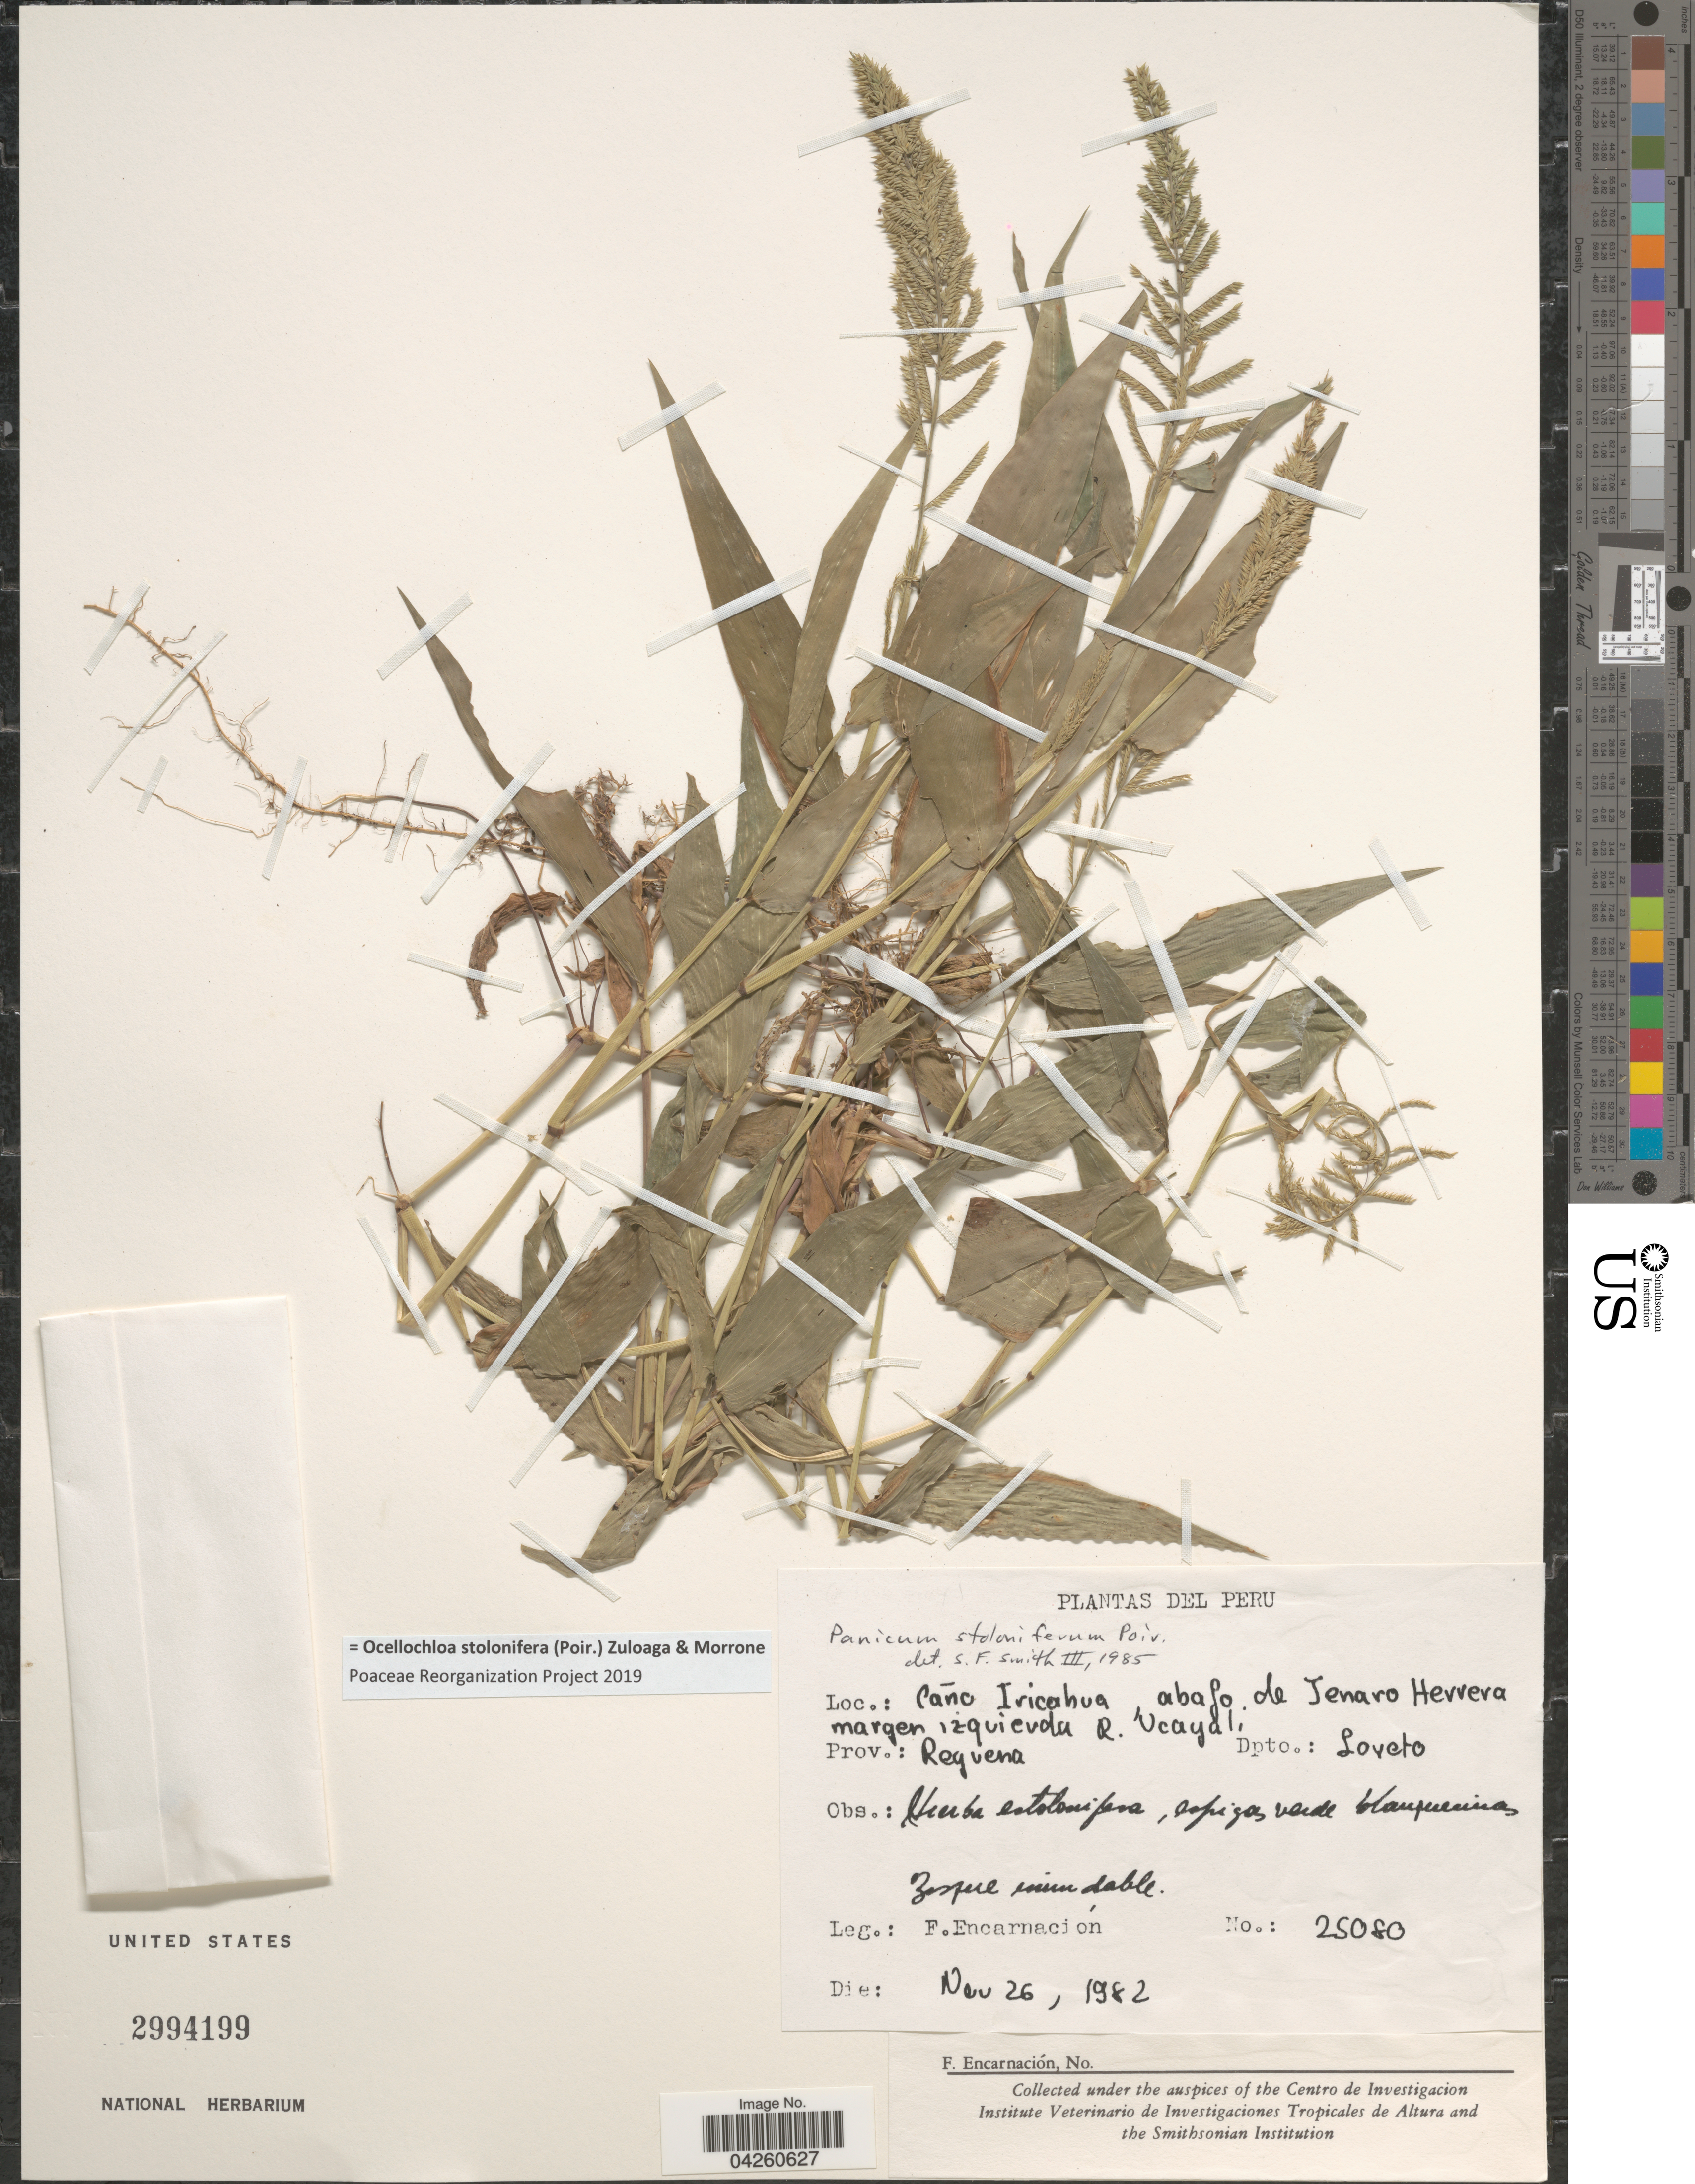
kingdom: Plantae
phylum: Tracheophyta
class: Liliopsida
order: Poales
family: Poaceae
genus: Ocellochloa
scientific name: Ocellochloa stolonifera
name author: (Poir.) Zuloaga & Morrone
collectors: F. Encarnación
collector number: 25080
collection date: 1982-11-26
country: Peru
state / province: Loreto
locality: Caño Iricahua, abafo de Jenaro Herrera margen Izquierda R. Ucayal. Prov.: Reguena. Dpto.: Loreto.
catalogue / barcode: US 2994199